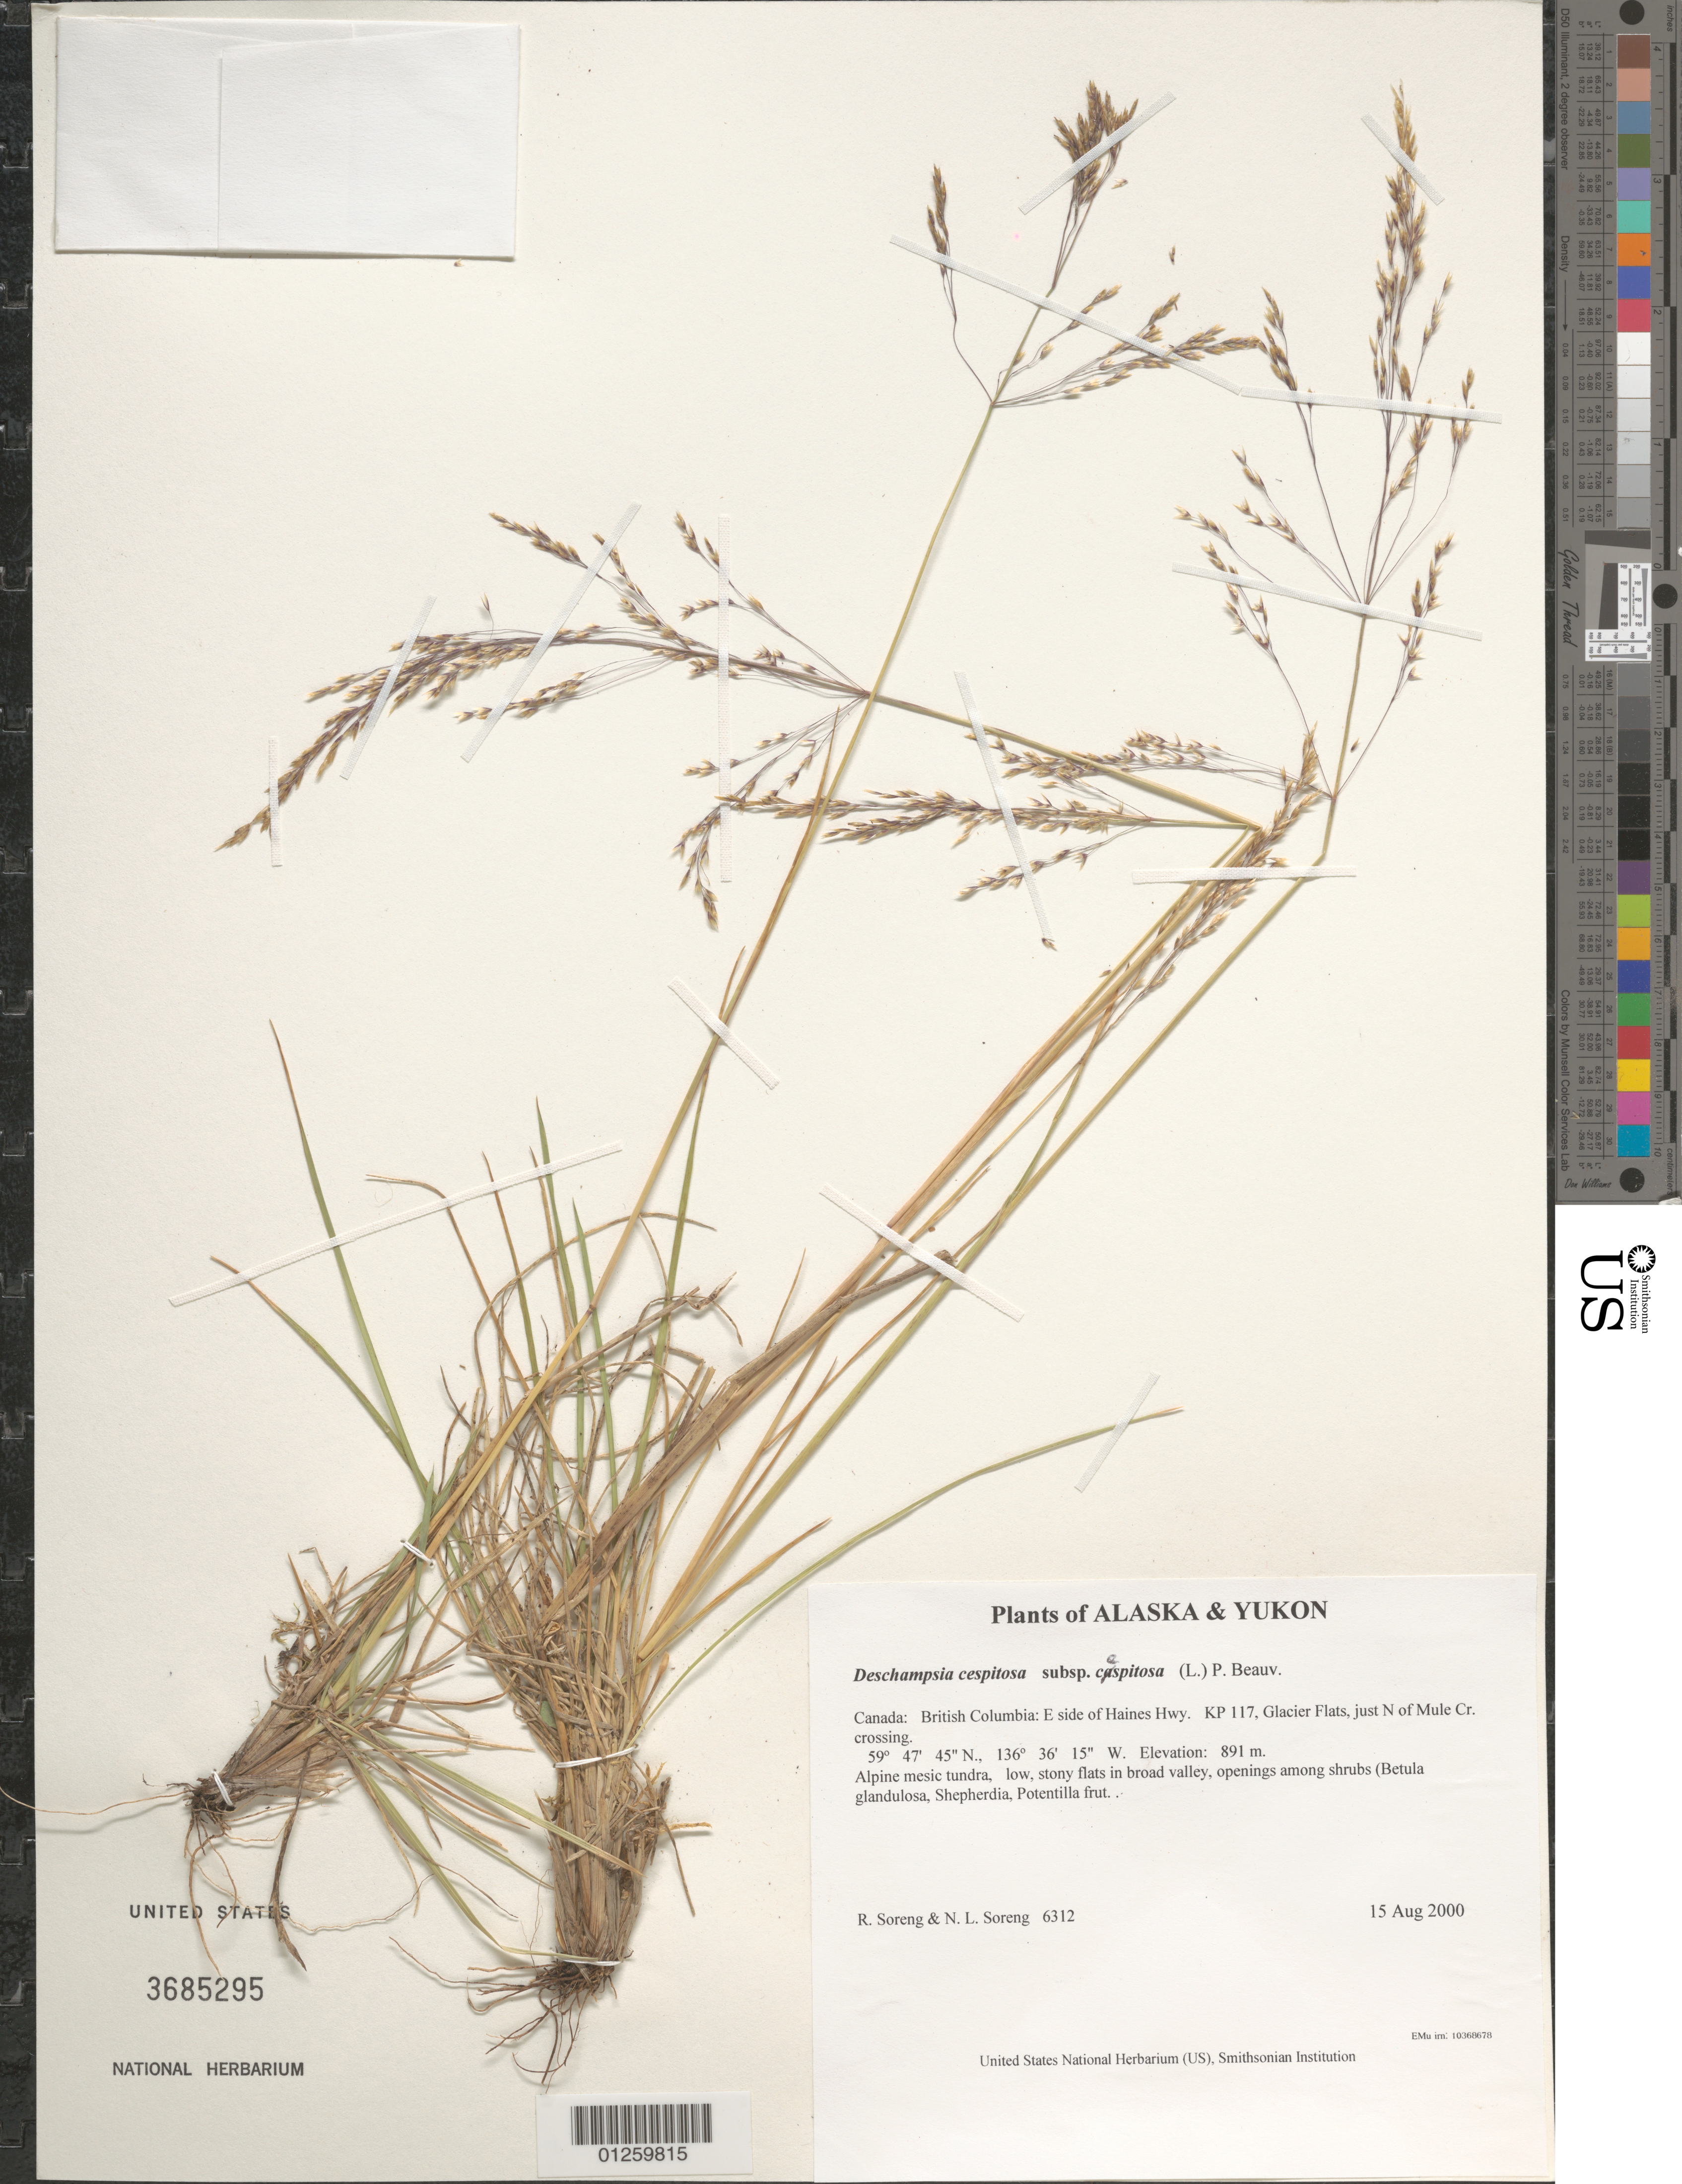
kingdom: Plantae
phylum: Tracheophyta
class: Liliopsida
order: Poales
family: Poaceae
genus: Deschampsia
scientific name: Deschampsia cespitosa subsp. caspitosa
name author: (L.) P. Beauv.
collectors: R. J. Soreng & N. L. Soreng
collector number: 6312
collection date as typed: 15 Aug 2000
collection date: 2000-08-15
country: Canada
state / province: British Columbia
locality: E side of Haines Hwy. KP 117, Glacier Flats, just N of Mule Cr. crossing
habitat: Alpine mesic tundra, low, stony flats in broad valley, openings among shrubs (Betula glandulosa, Shepherdia, Potentilla frut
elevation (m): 891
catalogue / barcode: US 3685295